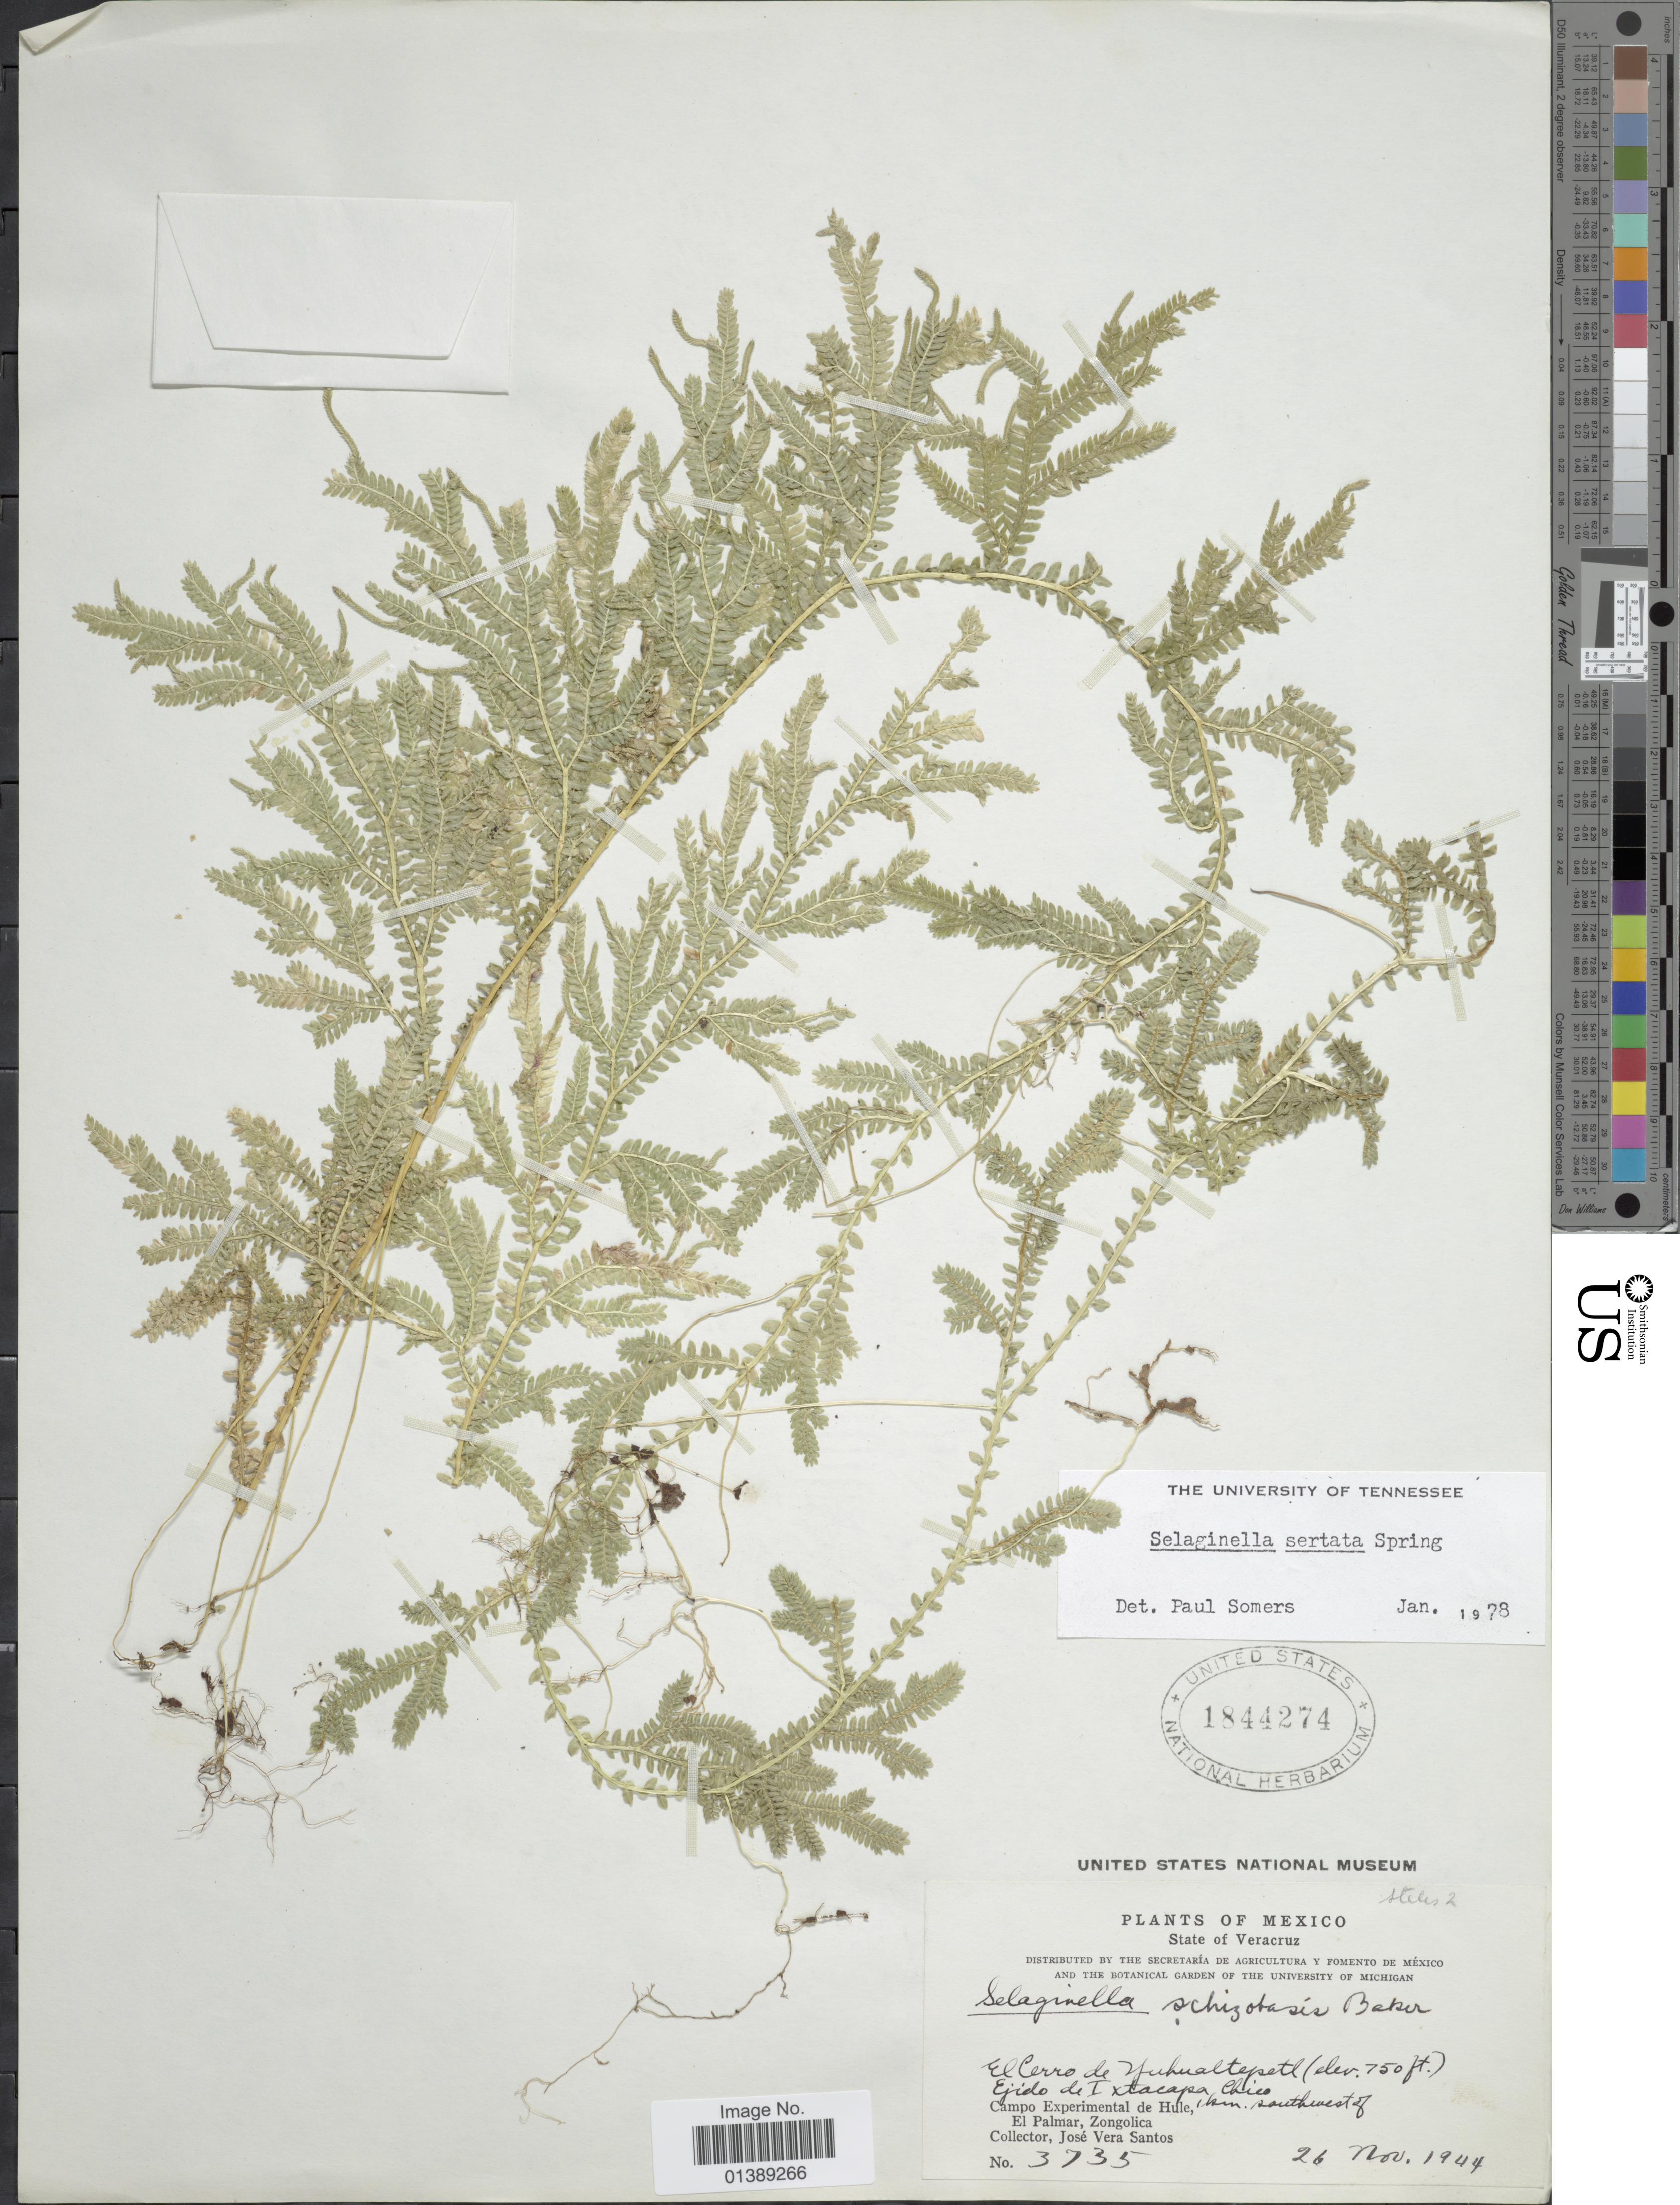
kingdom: Plantae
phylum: Tracheophyta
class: Lycopodiopsida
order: Selaginellales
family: Selaginellaceae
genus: Selaginella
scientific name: Selaginella sertata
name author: Spring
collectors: J. V. Santos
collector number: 3735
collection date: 1944-11-26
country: Mexico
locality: El Cero de Yuhualtepetl, Ejido de Ixtacapa Chico Campo Experimental de Hule, 1 km southwest of El Palmar, Zongolica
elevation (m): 229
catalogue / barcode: US 1844274